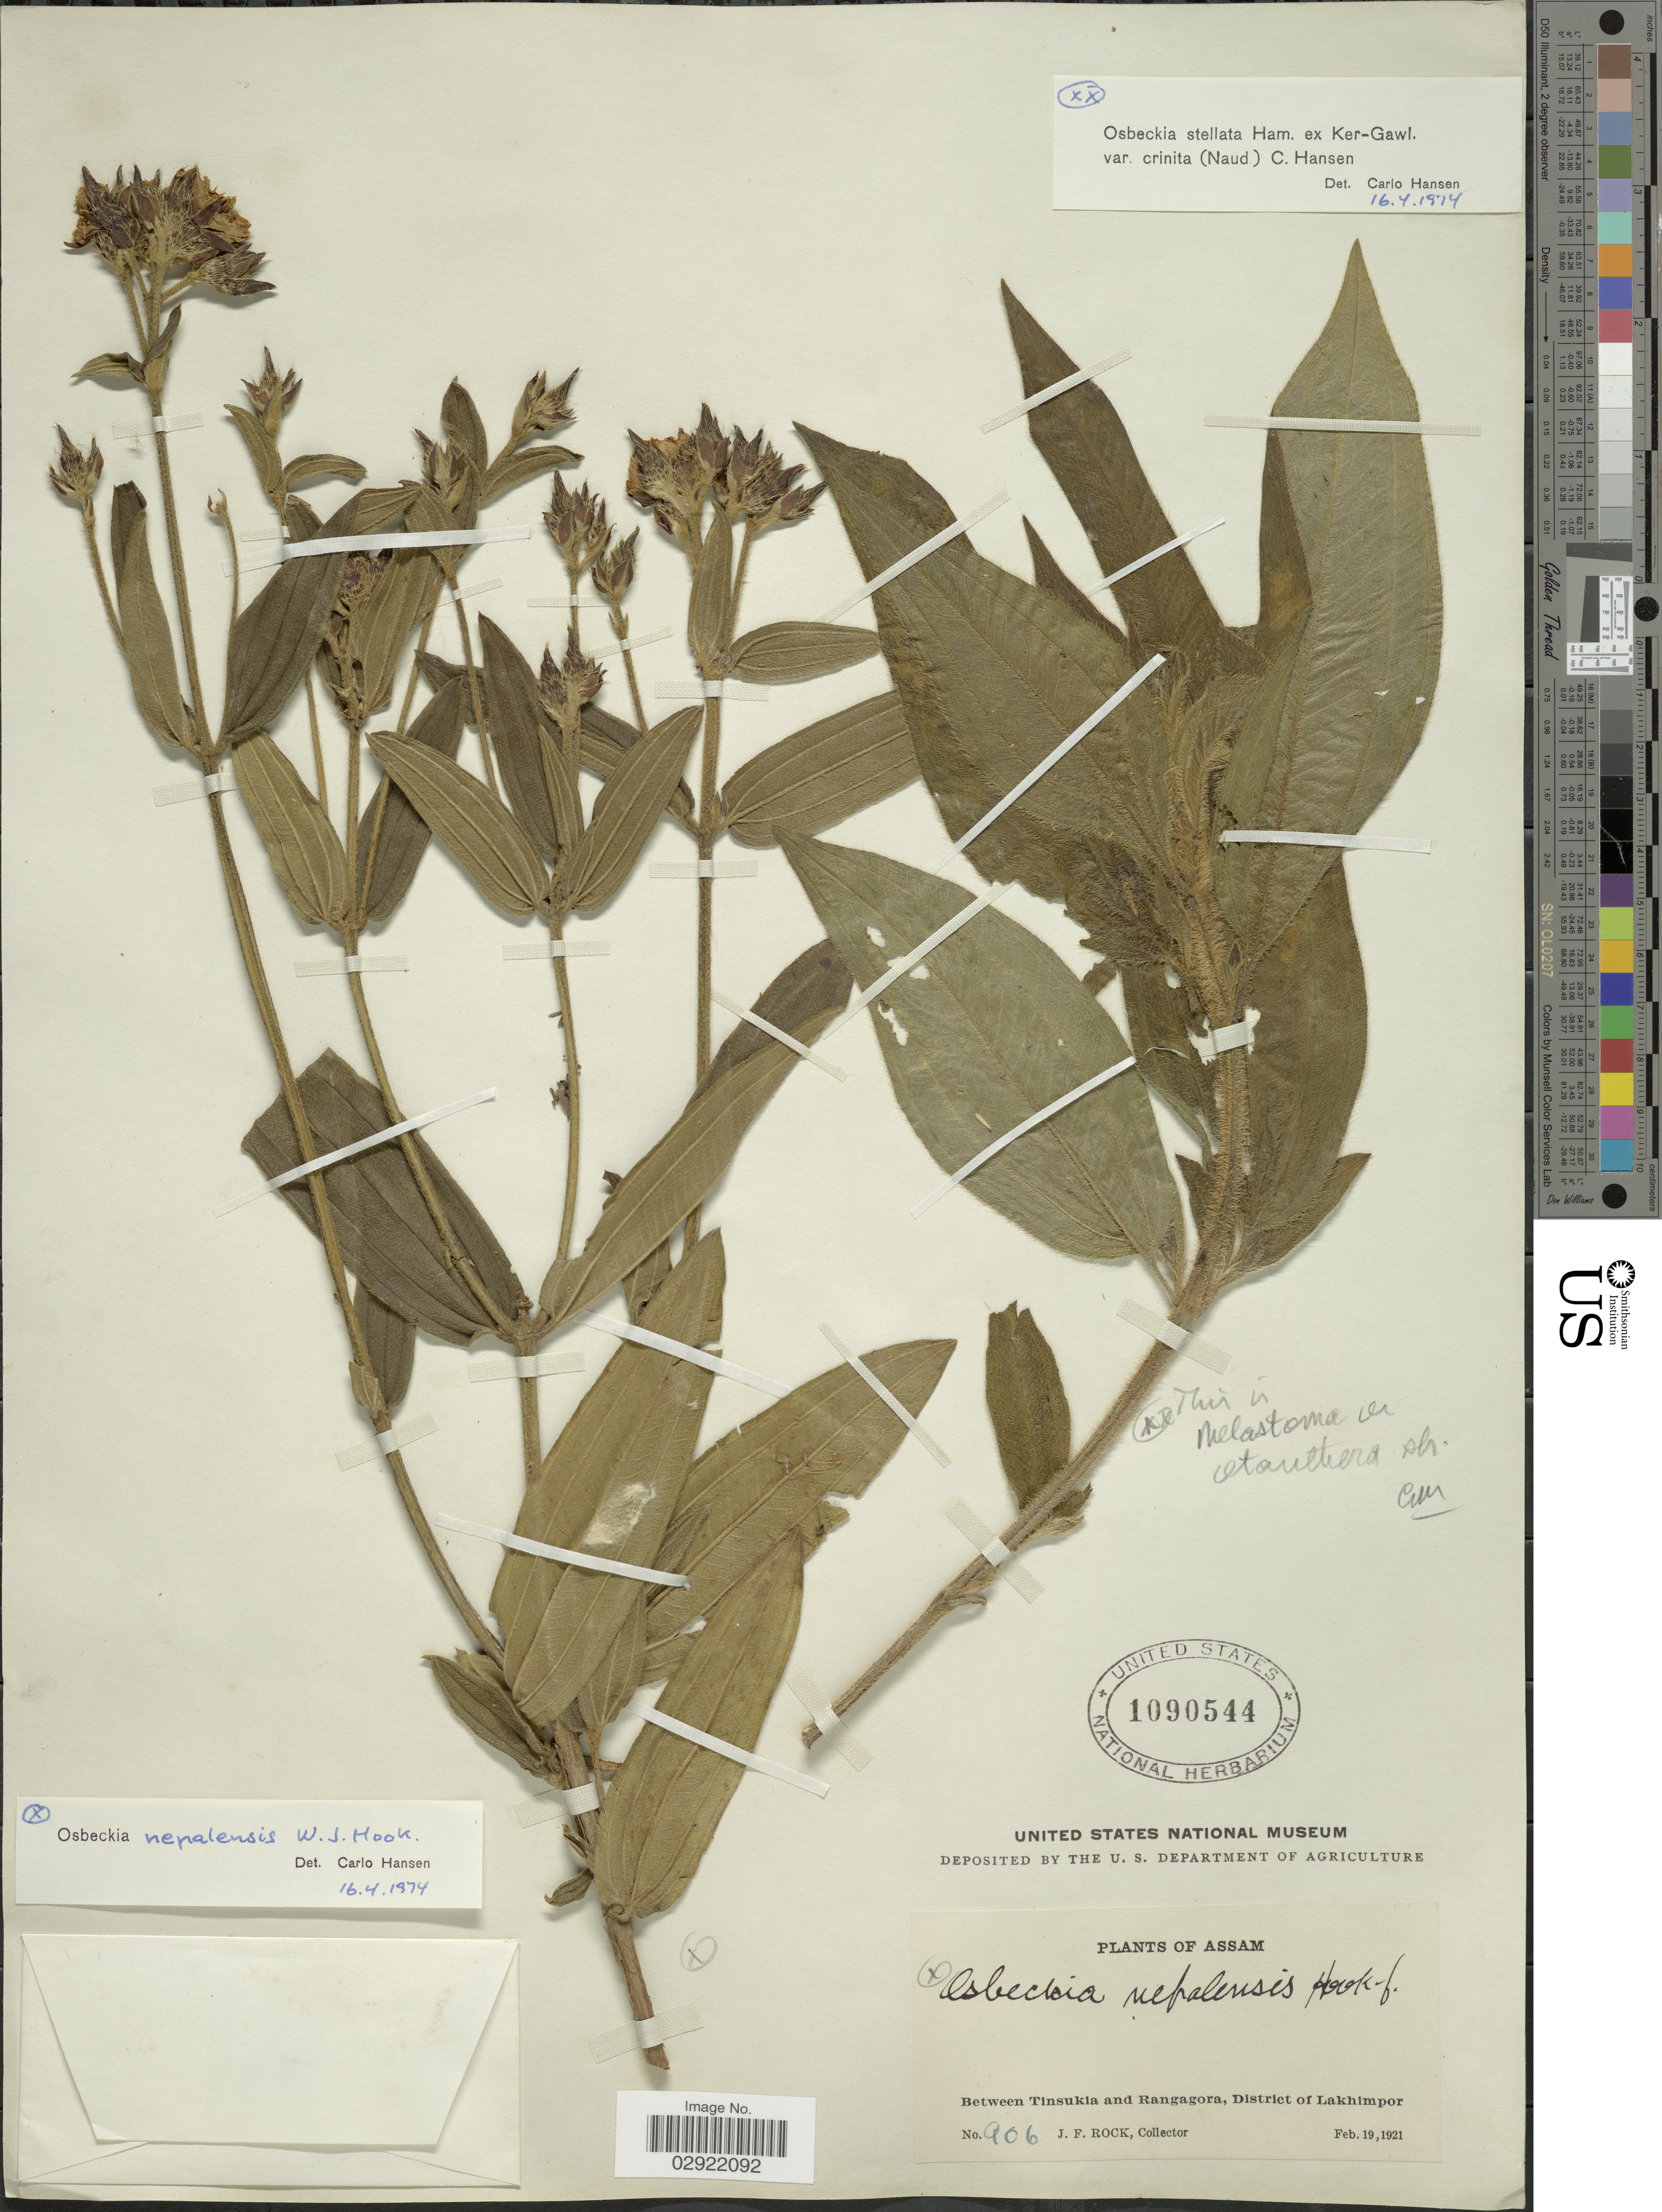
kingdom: Plantae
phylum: Tracheophyta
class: Magnoliopsida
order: Myrtales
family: Melastomataceae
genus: Osbeckia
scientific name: Osbeckia nepalensis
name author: Hook.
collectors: J. Rock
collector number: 906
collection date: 1921-02-19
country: India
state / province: Assam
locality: Between Tinsukia and Rangagora, District of Lakhimpor.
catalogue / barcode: US 1090544